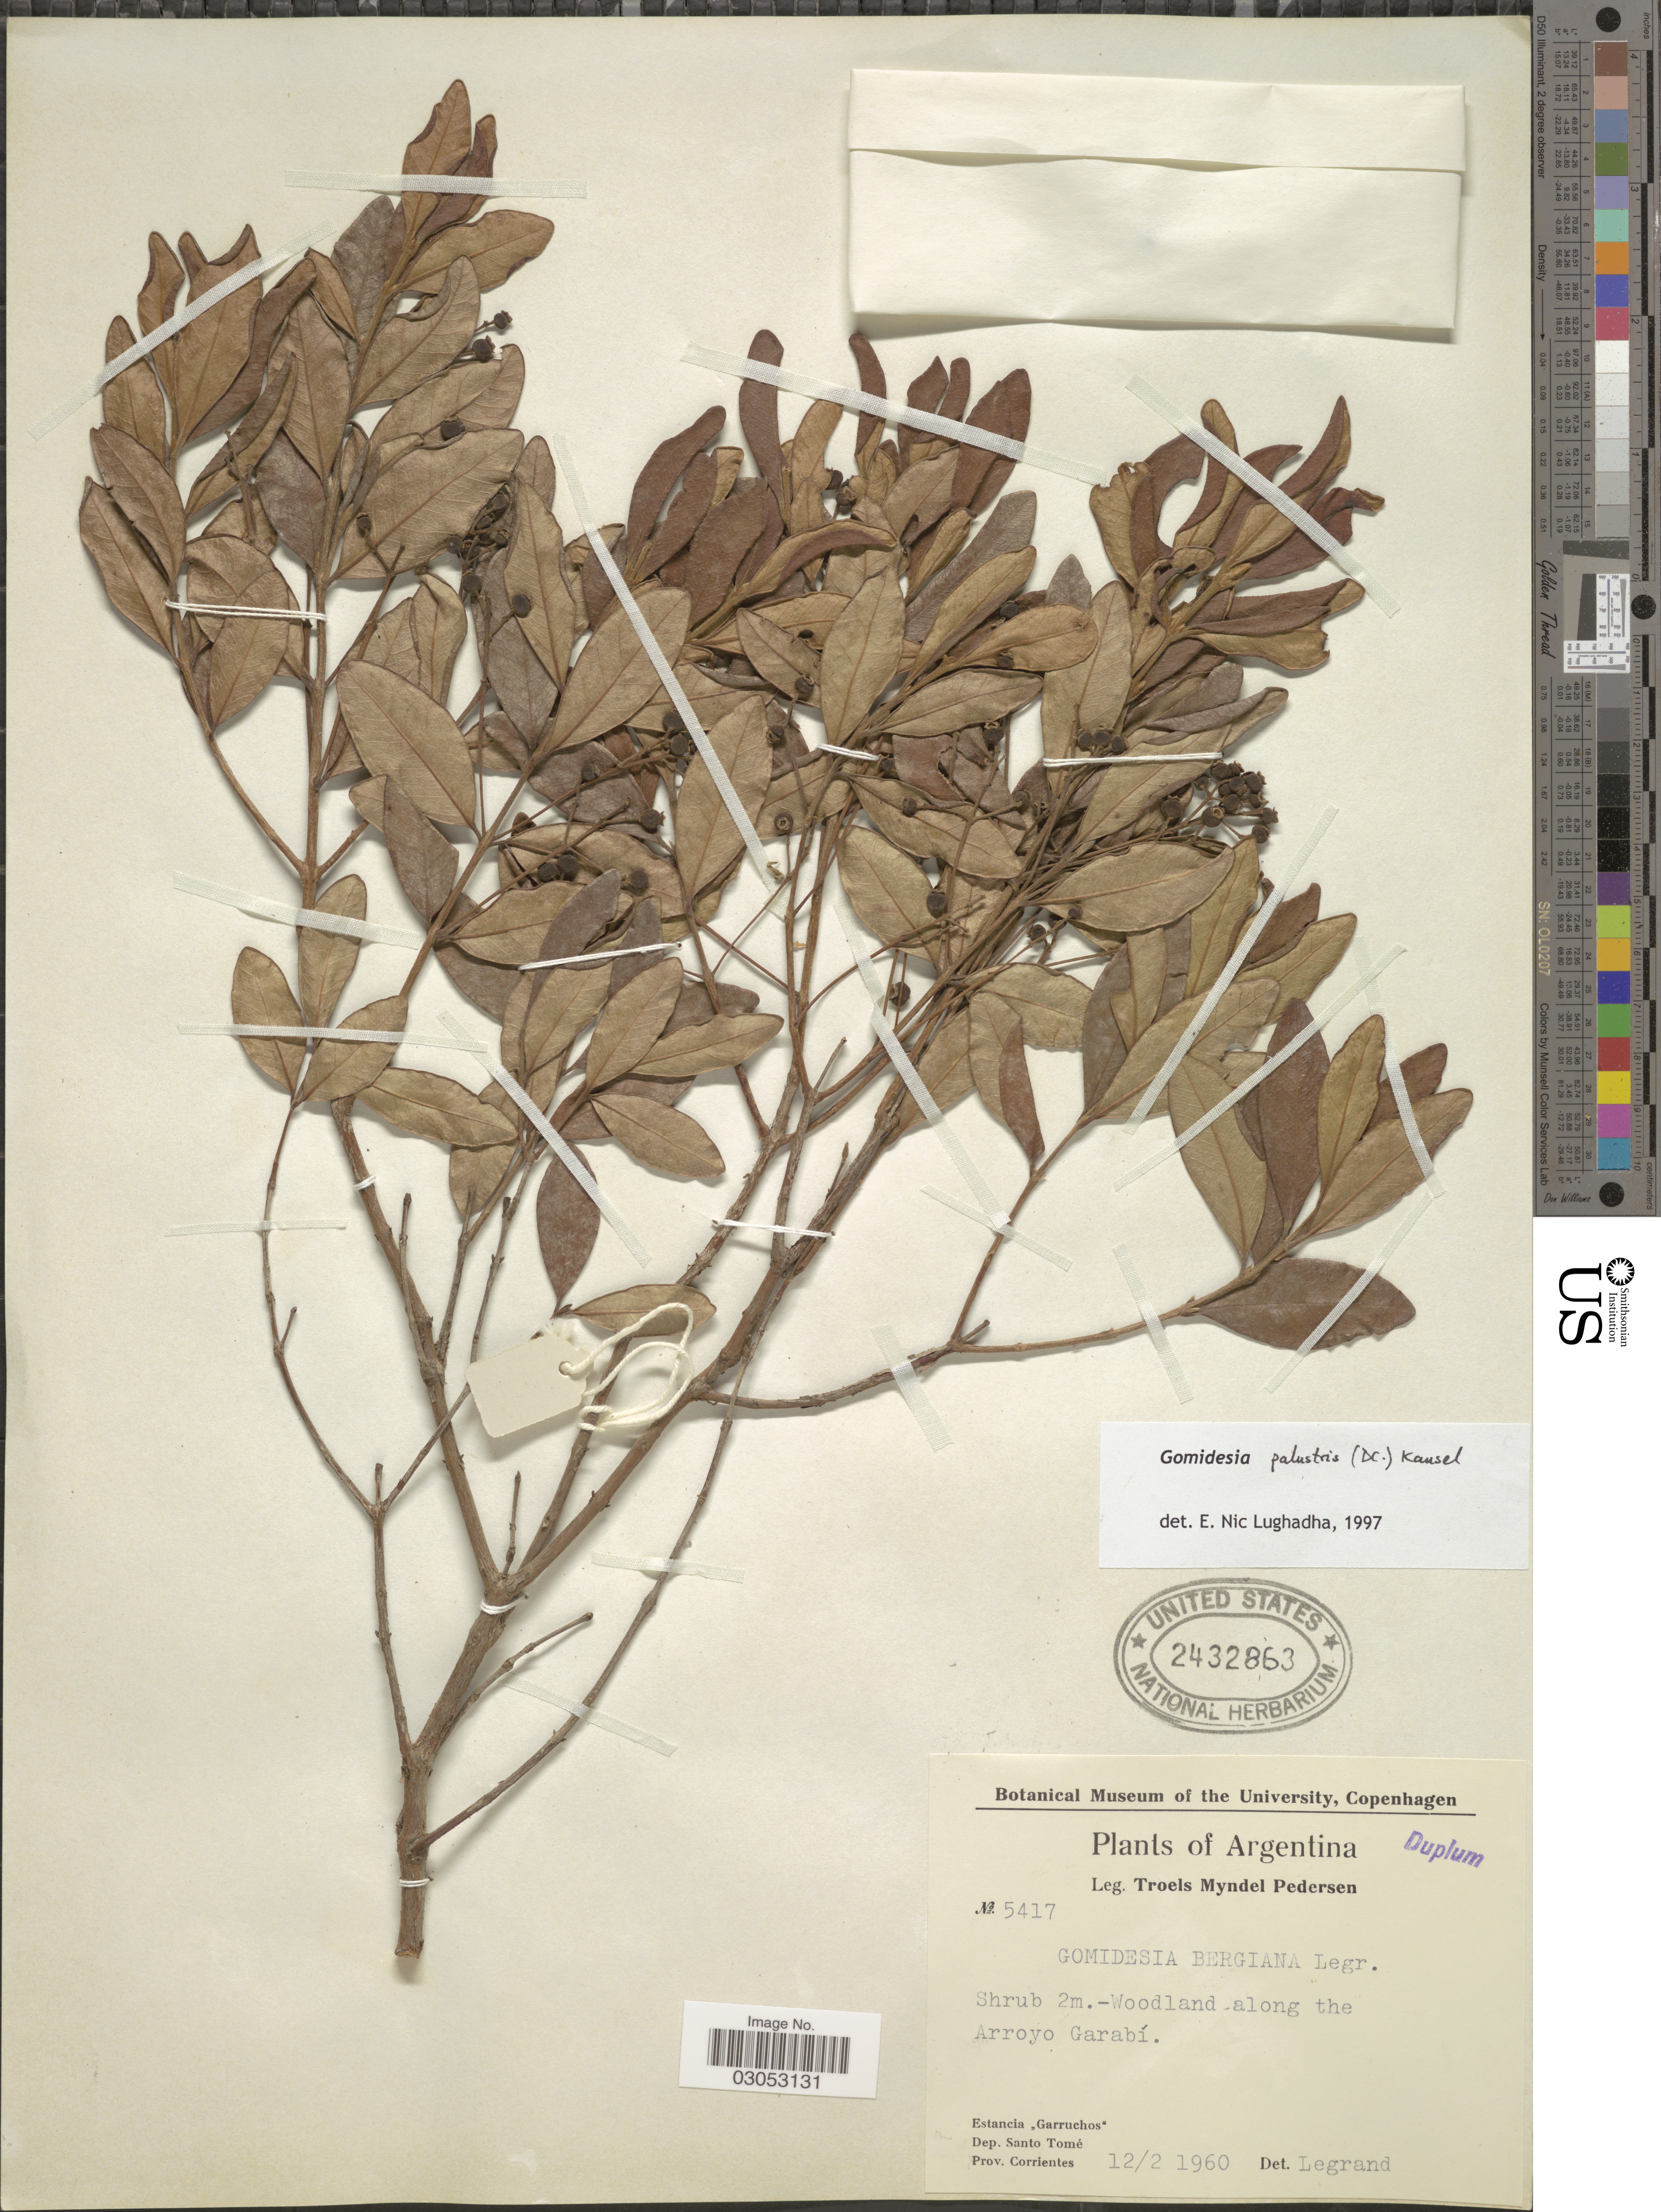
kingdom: Plantae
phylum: Tracheophyta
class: Magnoliopsida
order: Myrtales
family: Myrtaceae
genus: Myrcia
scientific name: Myrcia palustris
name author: DC.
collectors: T. Pederson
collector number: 5417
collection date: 1960-02-12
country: Argentina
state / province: Corrientes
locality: Woodland along the Arroyo Garabí. Estancia "Garruchos", Dep. Santo Tomé, Prov. Corrientes.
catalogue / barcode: US 2432863